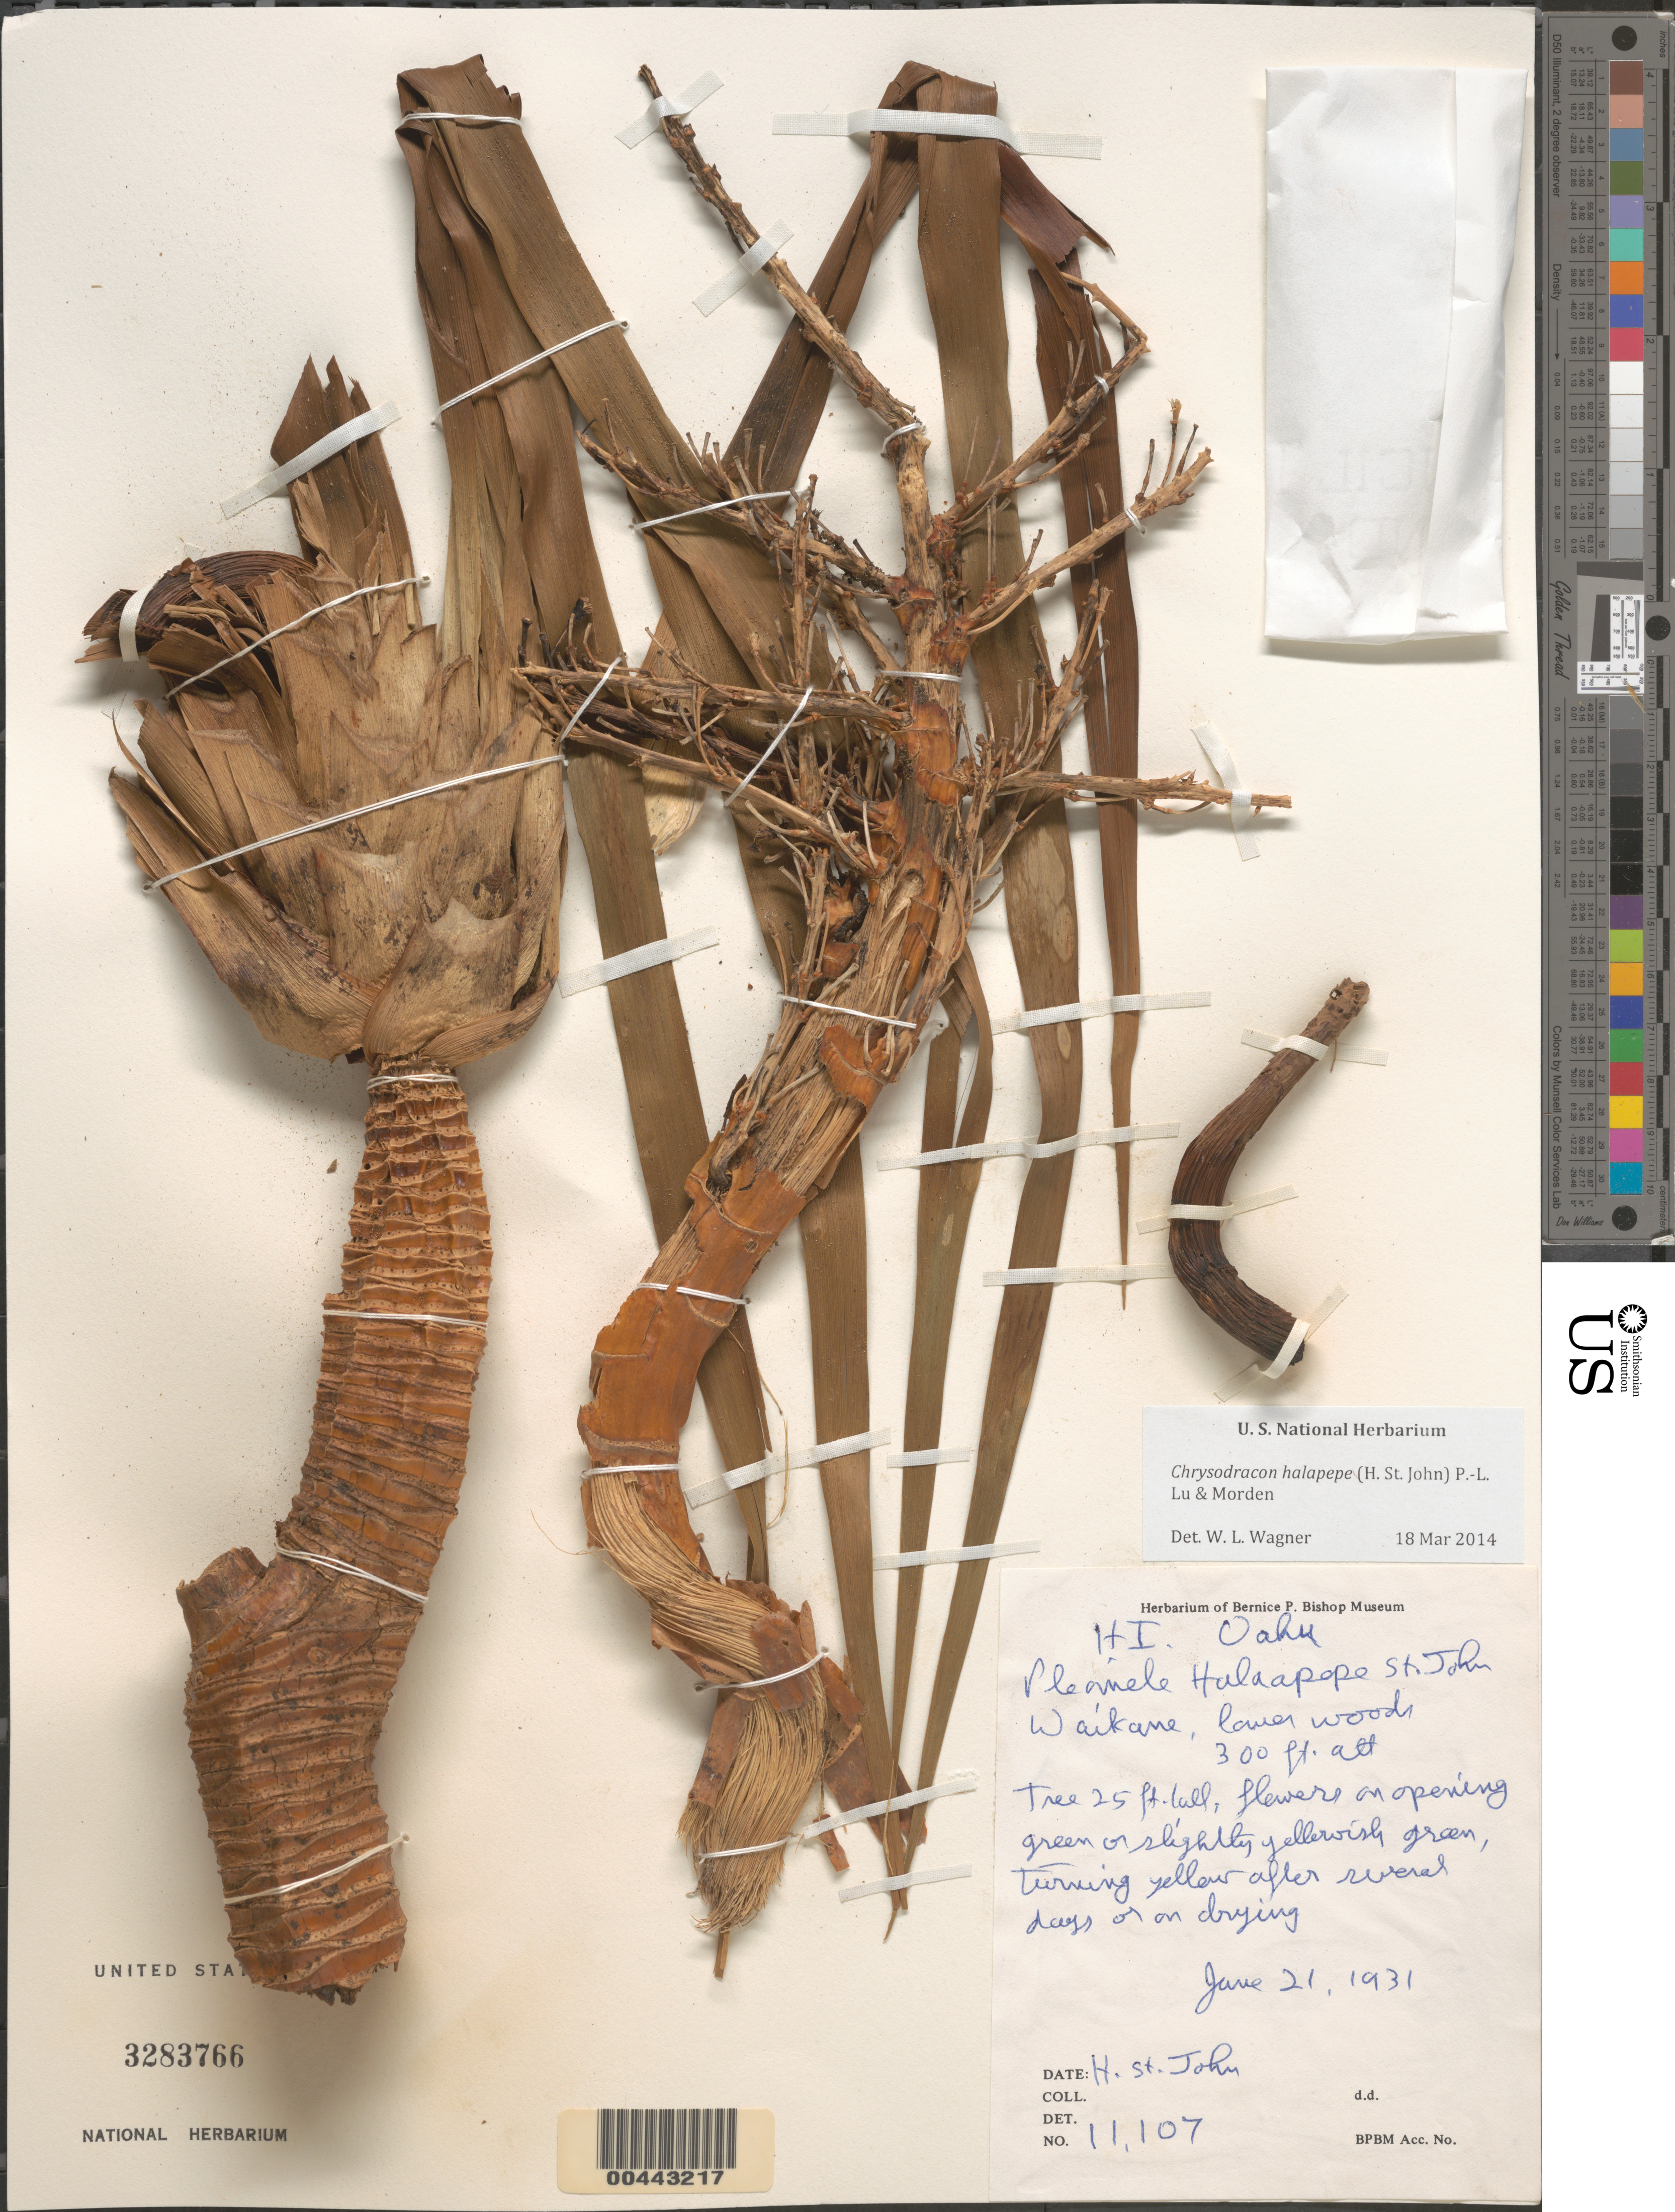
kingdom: Plantae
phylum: Tracheophyta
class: Liliopsida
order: Asparagales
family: Asparagaceae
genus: Dracaena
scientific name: Dracaena halapepe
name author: (H. St. John) Jankalski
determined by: Wagner, W. L., (BOT), Smithsonian Institution - National Museum of Natural History (UNITED STATES)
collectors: H. St. John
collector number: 11107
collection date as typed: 21 Jun 1931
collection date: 1931-06-21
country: United States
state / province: Hawaii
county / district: Honolulu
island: Oahu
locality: Waikane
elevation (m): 91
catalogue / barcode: US 3283766